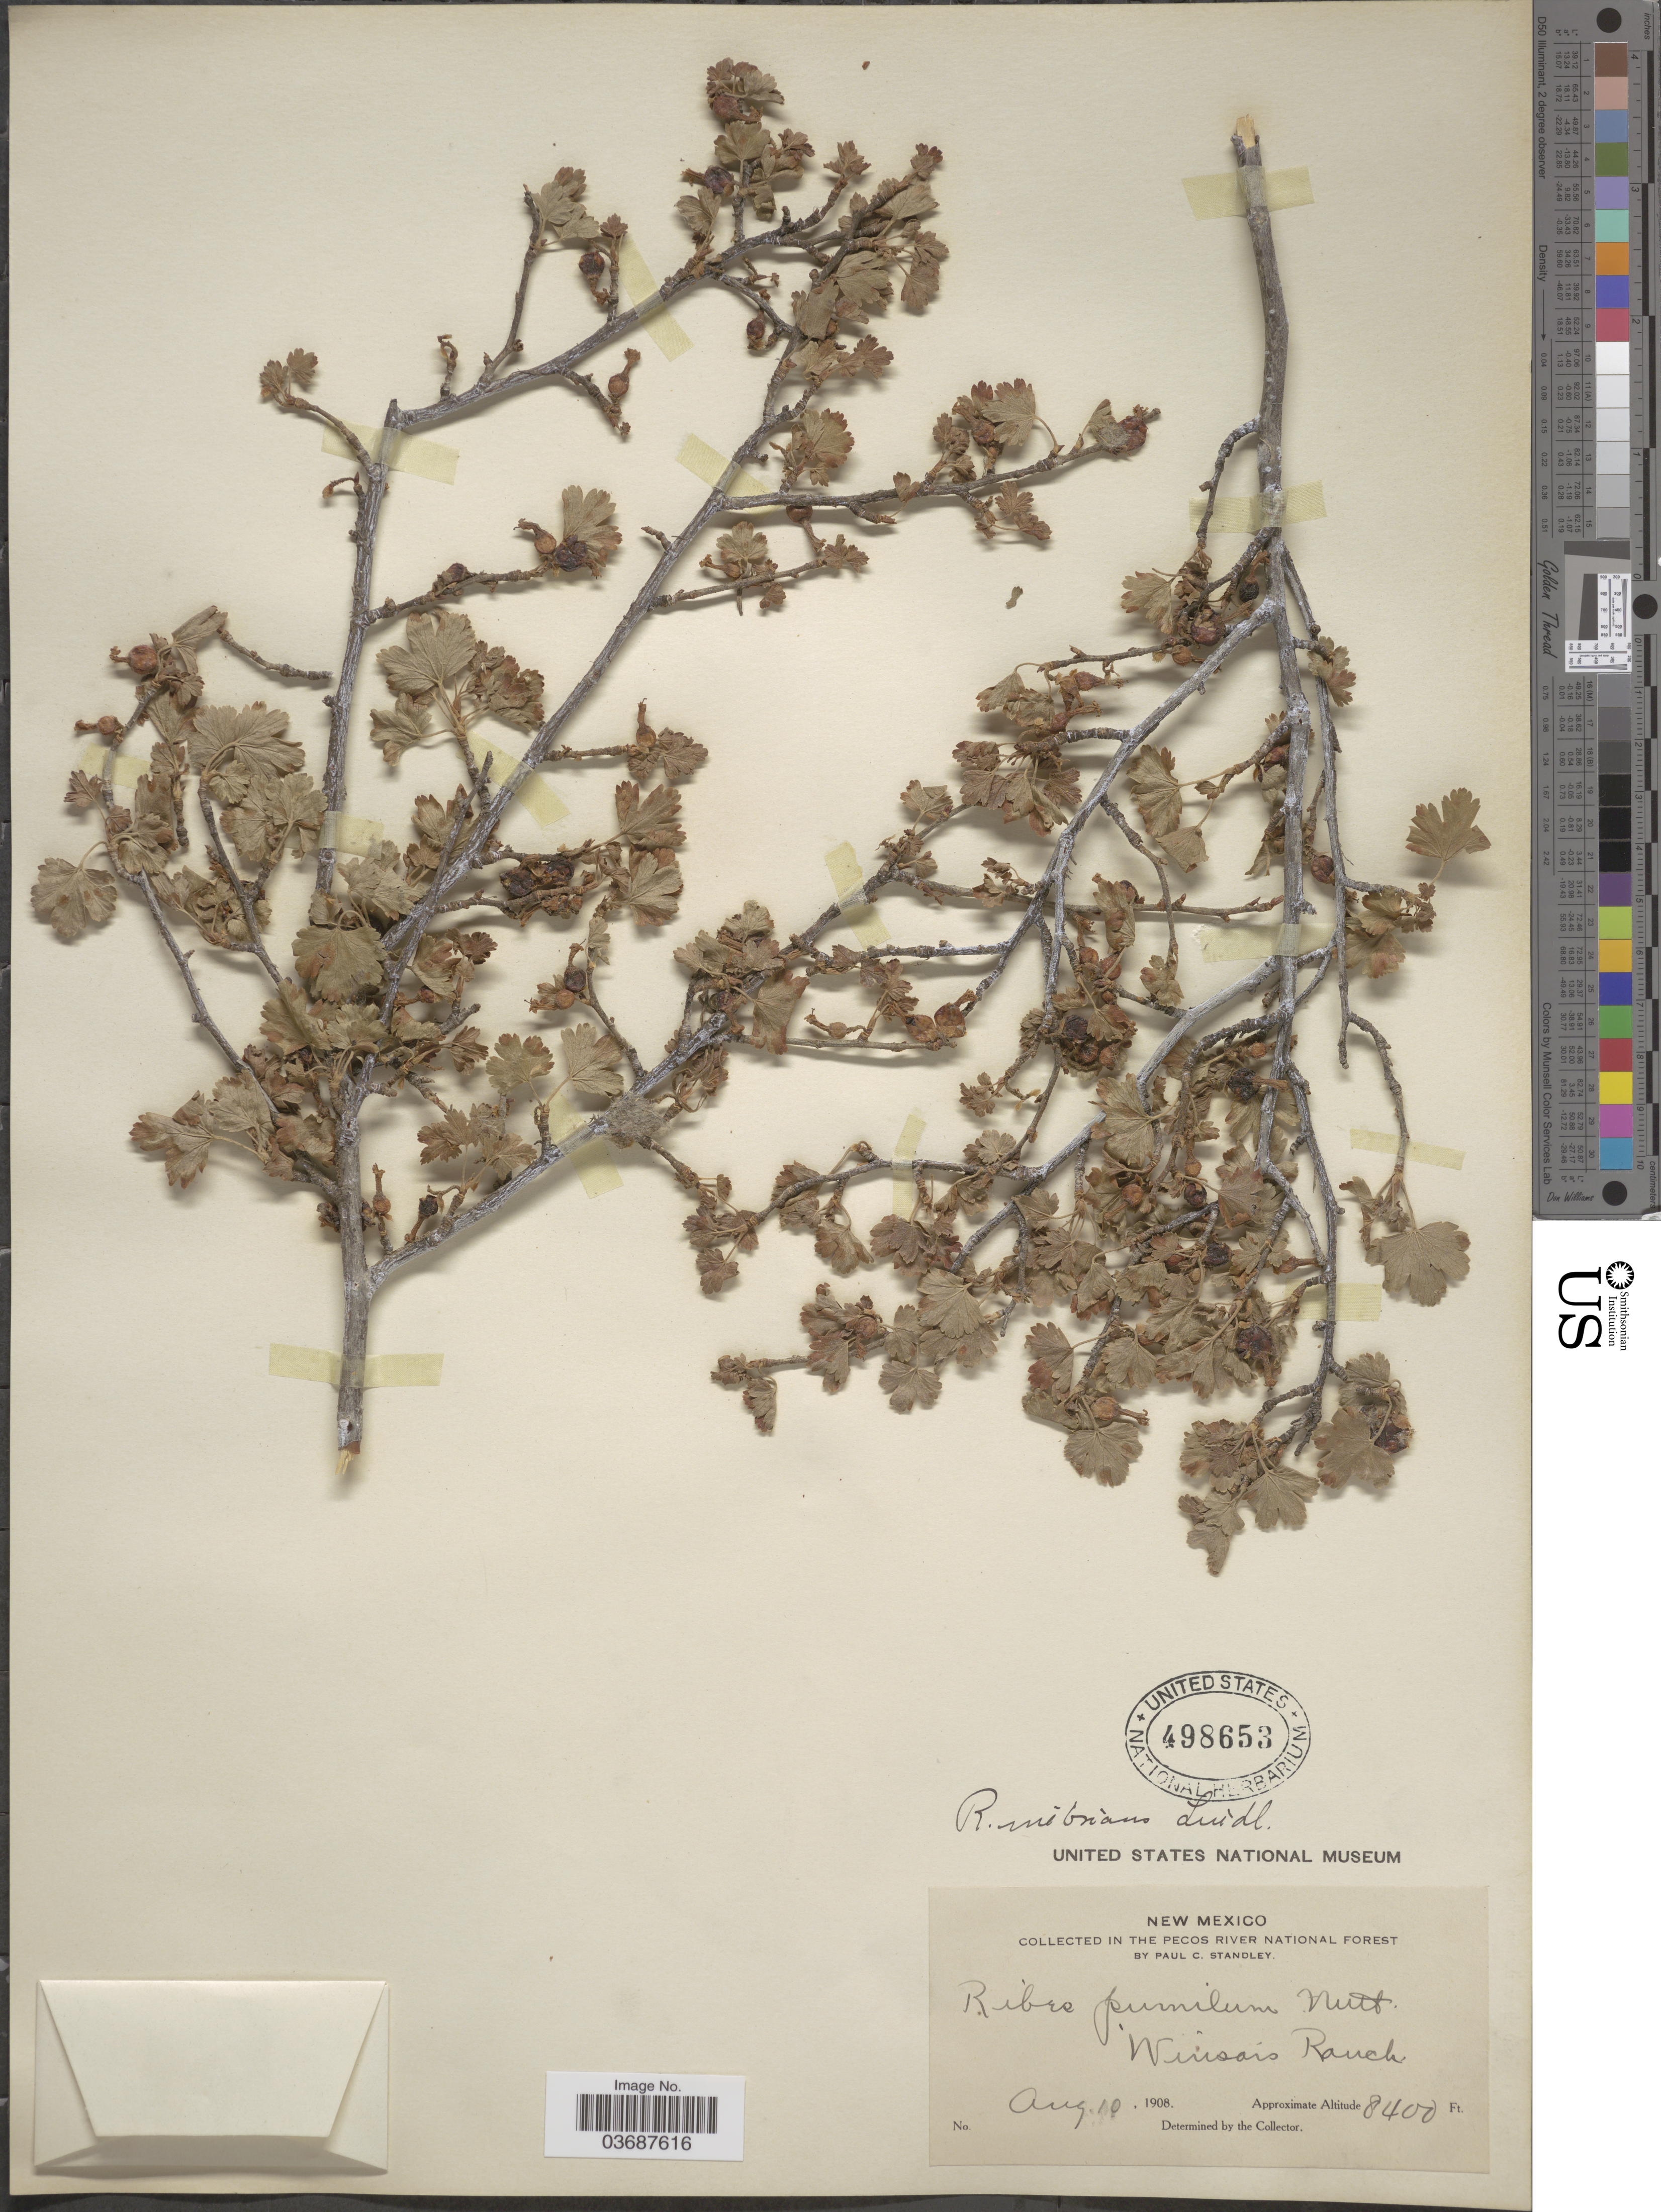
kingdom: Plantae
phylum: Tracheophyta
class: Magnoliopsida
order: Saxifragales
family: Grossulariaceae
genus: Ribes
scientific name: Ribes inebrians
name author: Lindl.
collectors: P. C. Standley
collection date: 1908-08-10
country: United States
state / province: New Mexico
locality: In the Pecos River National Forest. Winsor's Ranch.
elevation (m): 2560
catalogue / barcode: US 498653